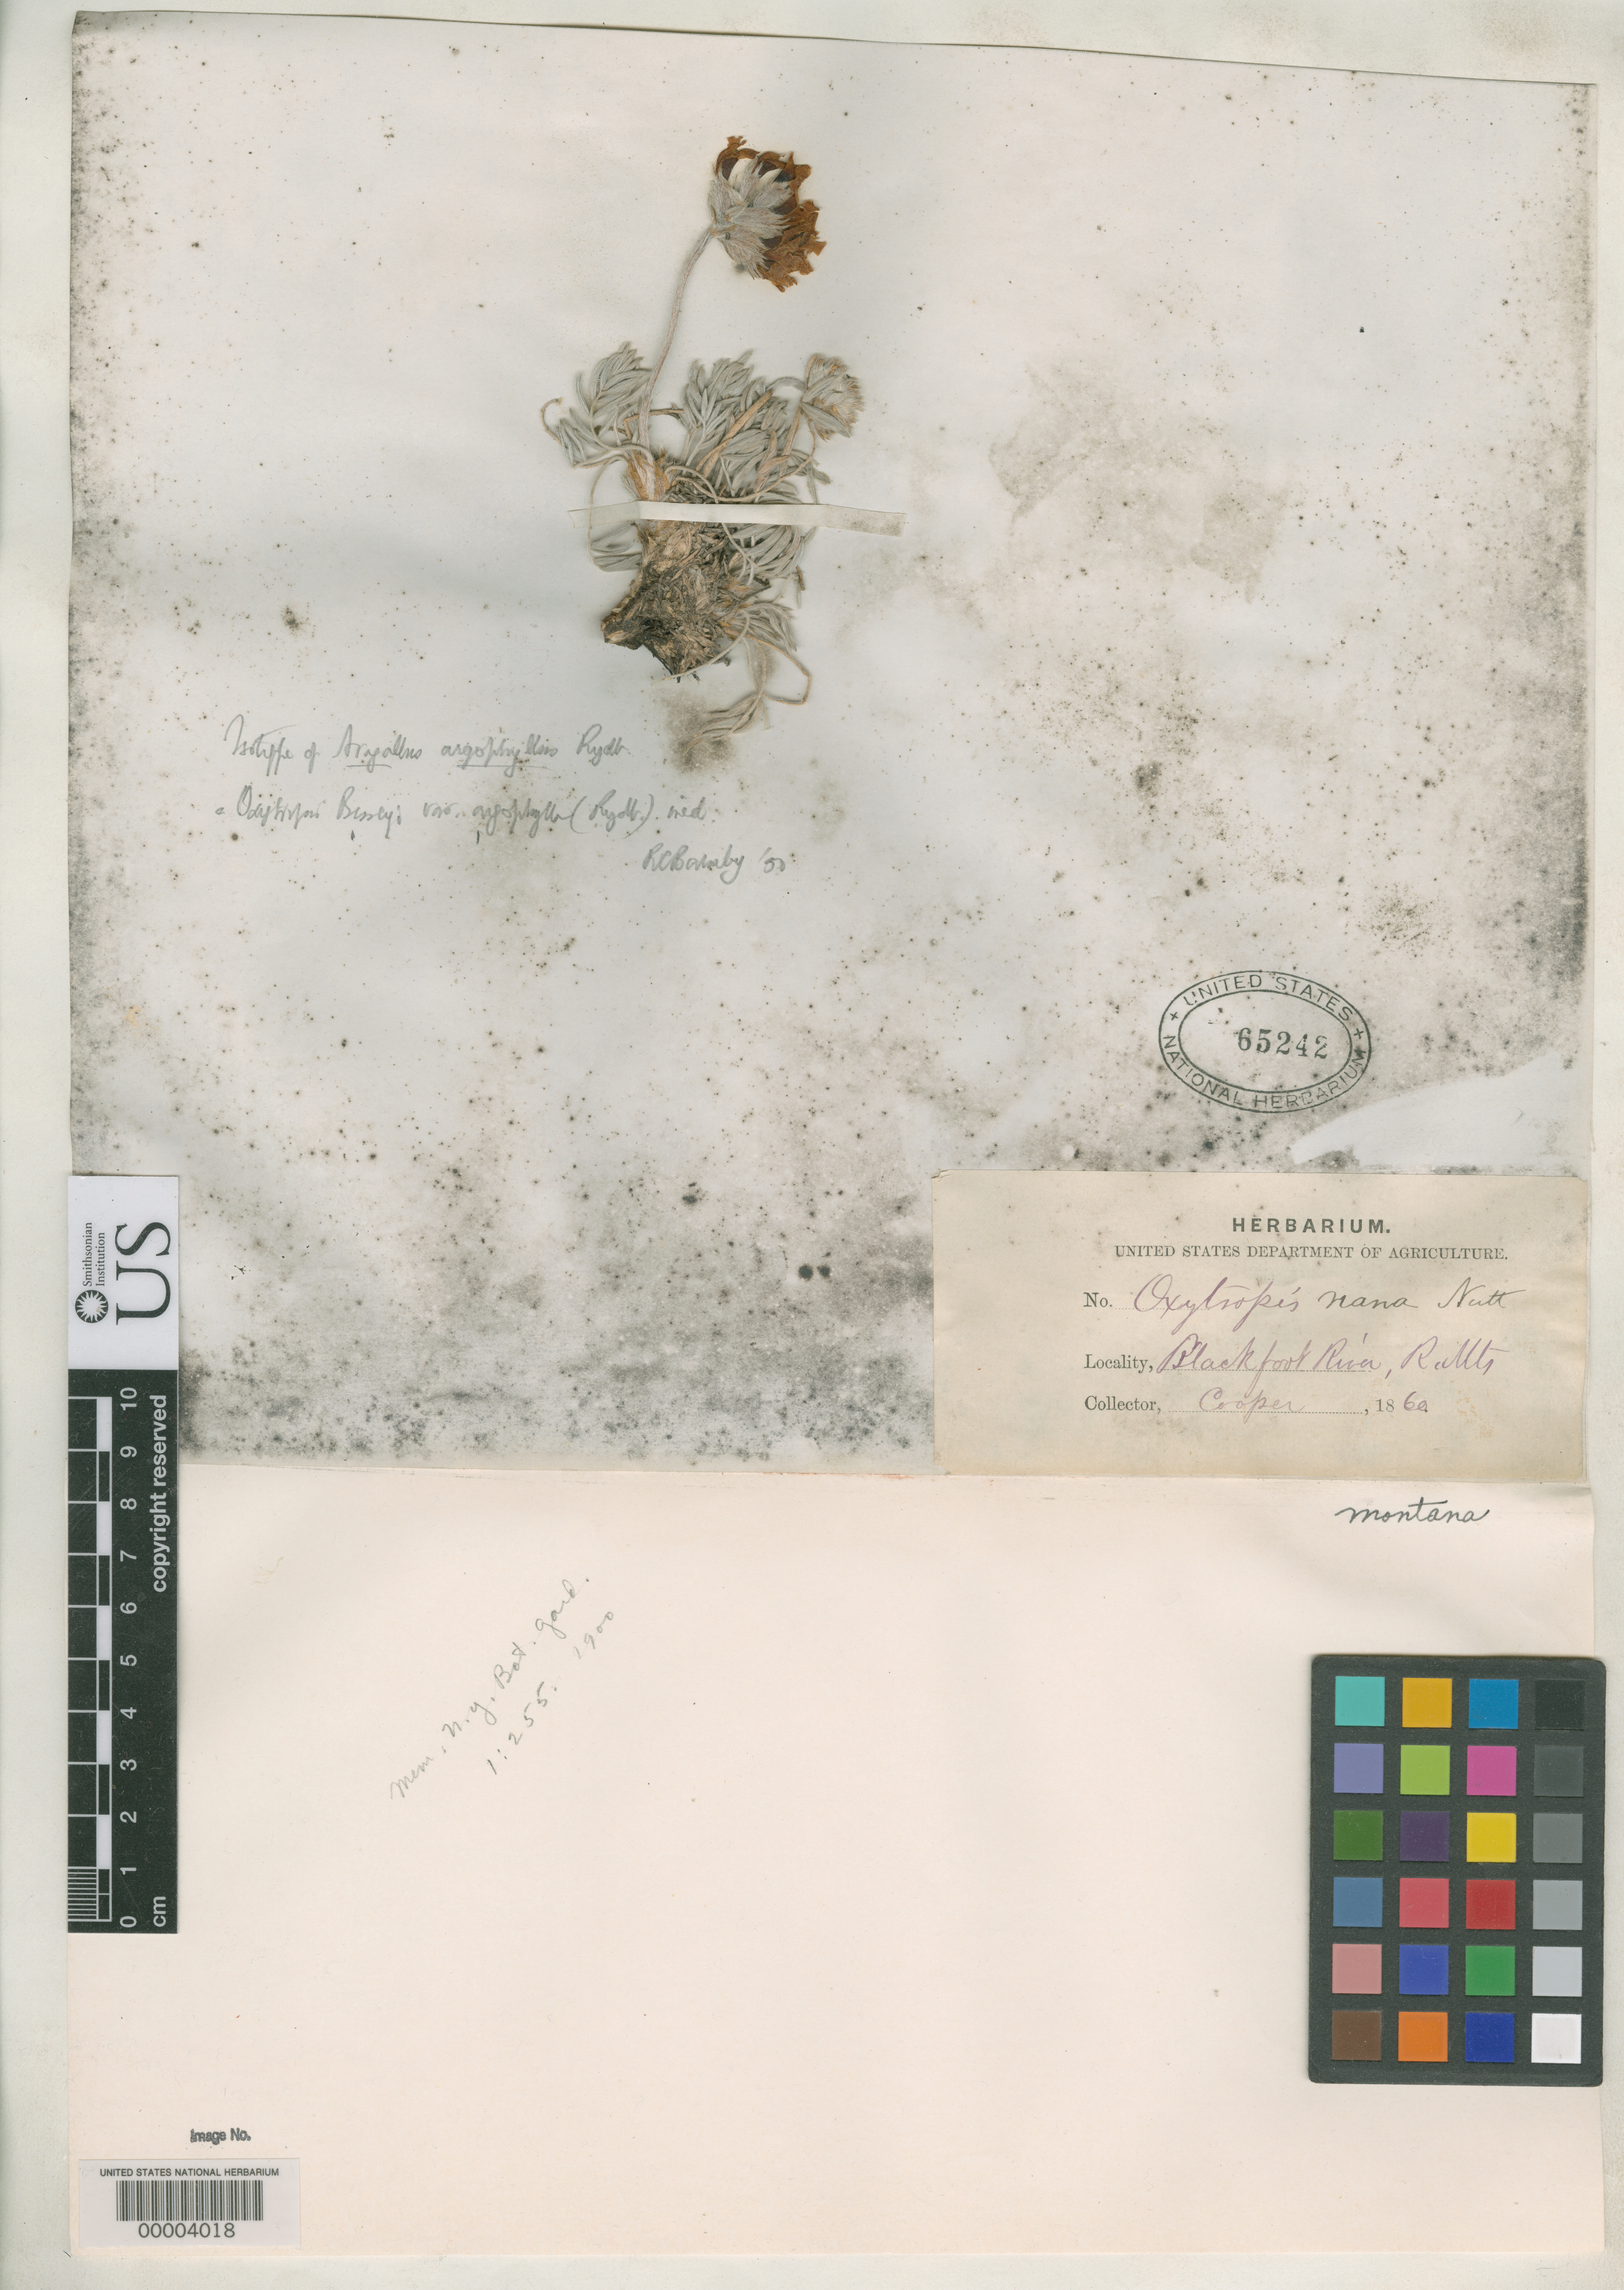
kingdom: Plantae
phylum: Tracheophyta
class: Magnoliopsida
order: Fabales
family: Fabaceae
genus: Aragallus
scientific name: Aragallus argophyllus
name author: Rydb.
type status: Isotype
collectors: J. G. Cooper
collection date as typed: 1860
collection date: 1860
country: United States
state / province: Montana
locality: Little Blackfeet River.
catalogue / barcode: US 65242